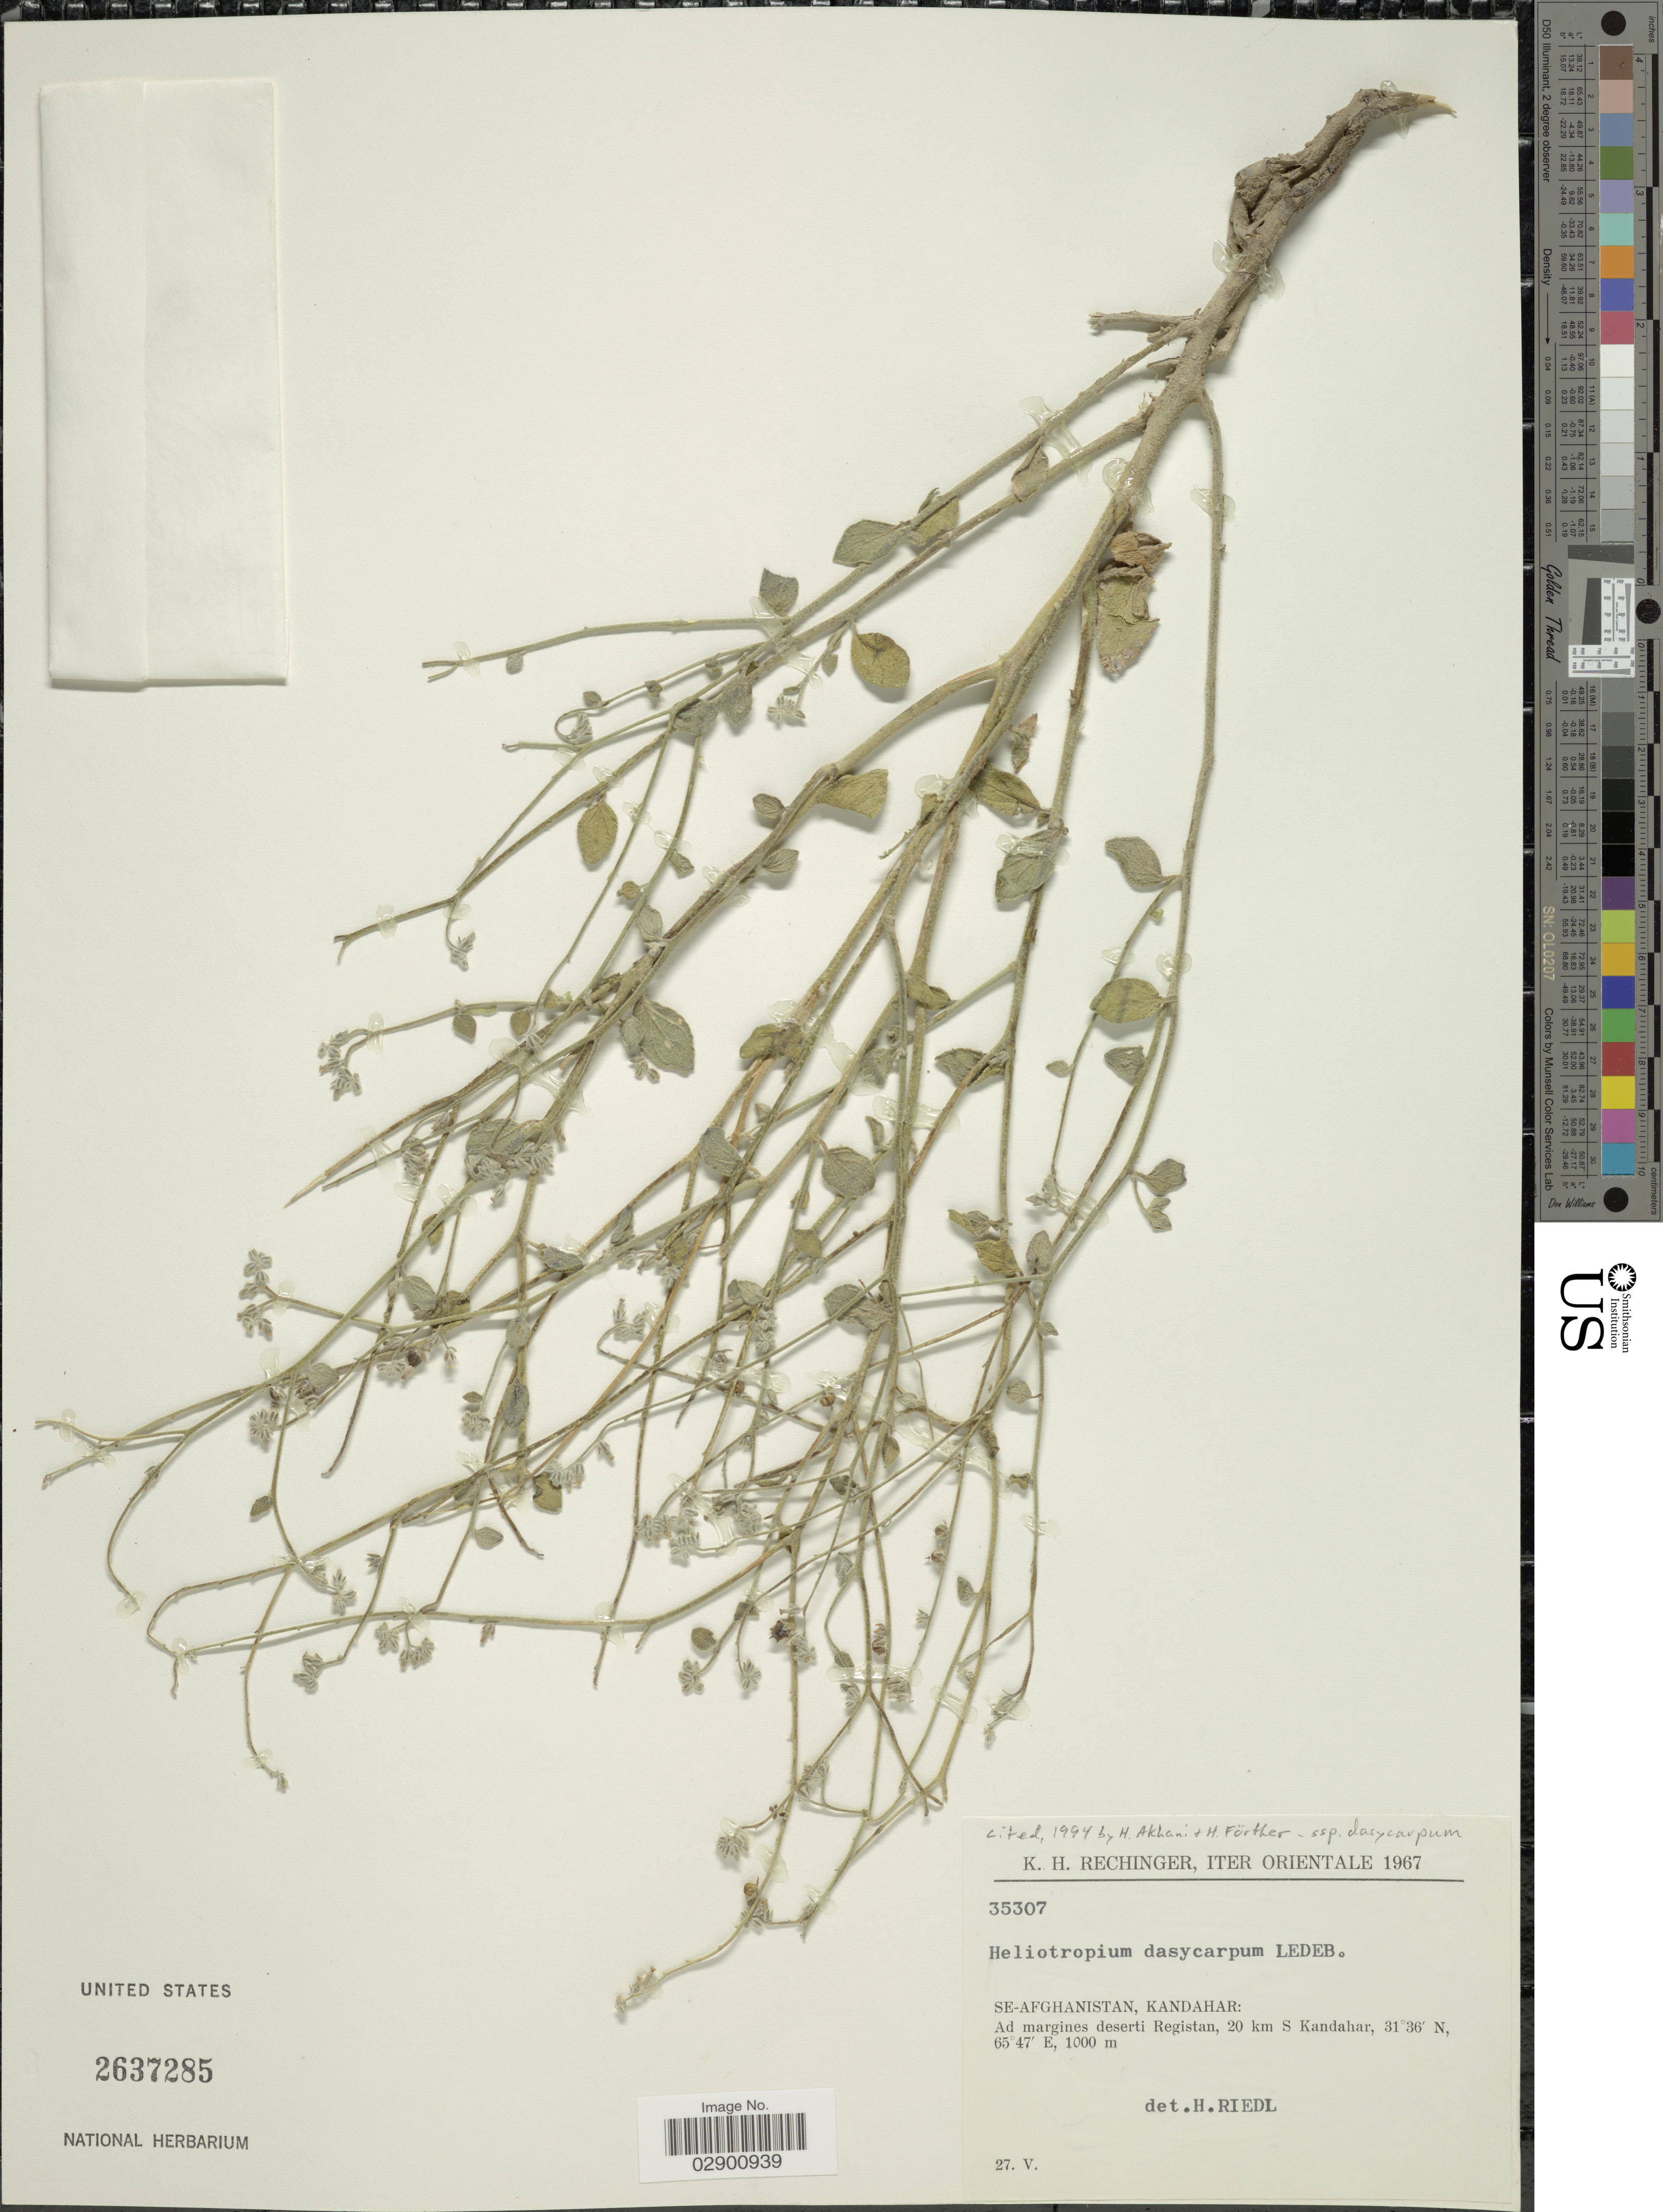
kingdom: Plantae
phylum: Tracheophyta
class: Magnoliopsida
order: Boraginales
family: Heliotropiaceae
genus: Heliotropium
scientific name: Heliotropium dasycarpum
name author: Ledeb.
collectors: K. H. Rechinger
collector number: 35307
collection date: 1967-05-27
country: Afghanistan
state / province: Kandahar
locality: Iter Orientale. SE-Afghanistan. Ad margines deserti Registan, 20 km S Kandahar.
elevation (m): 1000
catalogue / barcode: US 2637285